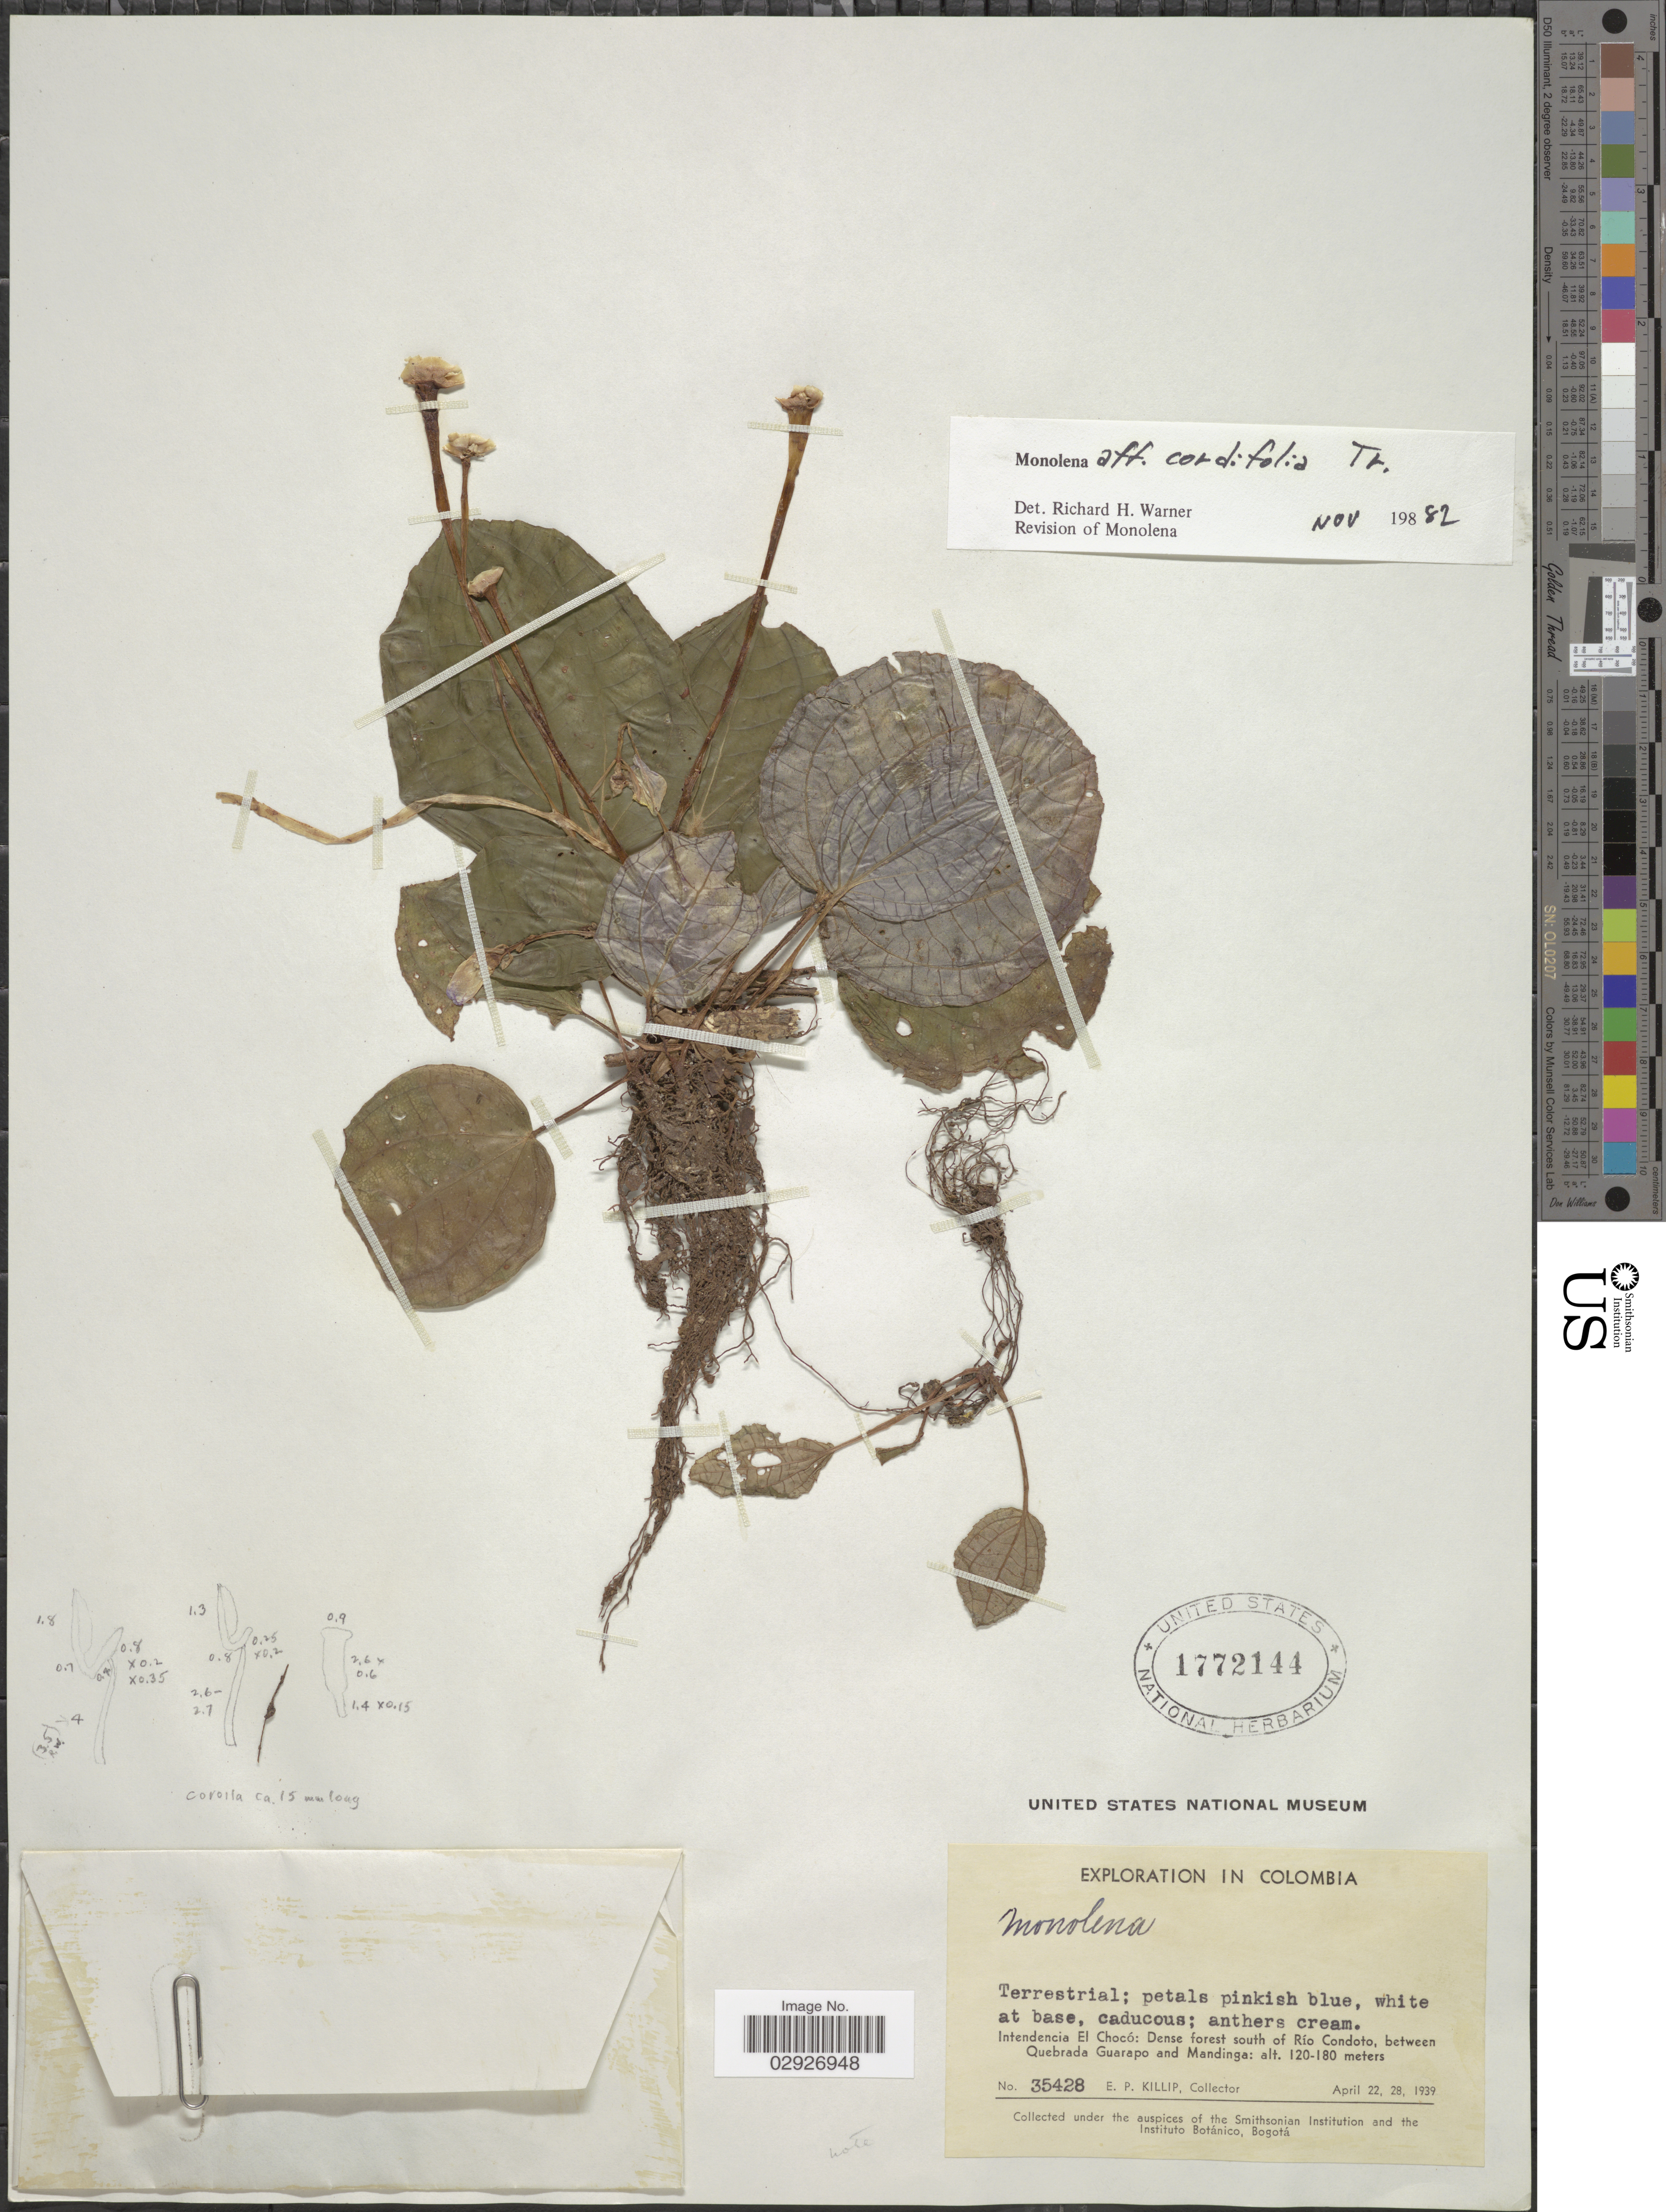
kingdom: Plantae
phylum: Tracheophyta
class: Magnoliopsida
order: Myrtales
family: Melastomataceae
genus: Monolena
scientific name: Monolena cordifolia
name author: Triana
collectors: E. P. Killip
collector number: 35428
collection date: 1939-04-22/1939-04-28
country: Colombia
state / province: Chocó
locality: Intendencia El Chocó: Dense forest south of Río Condoto, between Quebrada Guarapo and Mandinga.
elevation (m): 120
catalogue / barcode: US 1772144